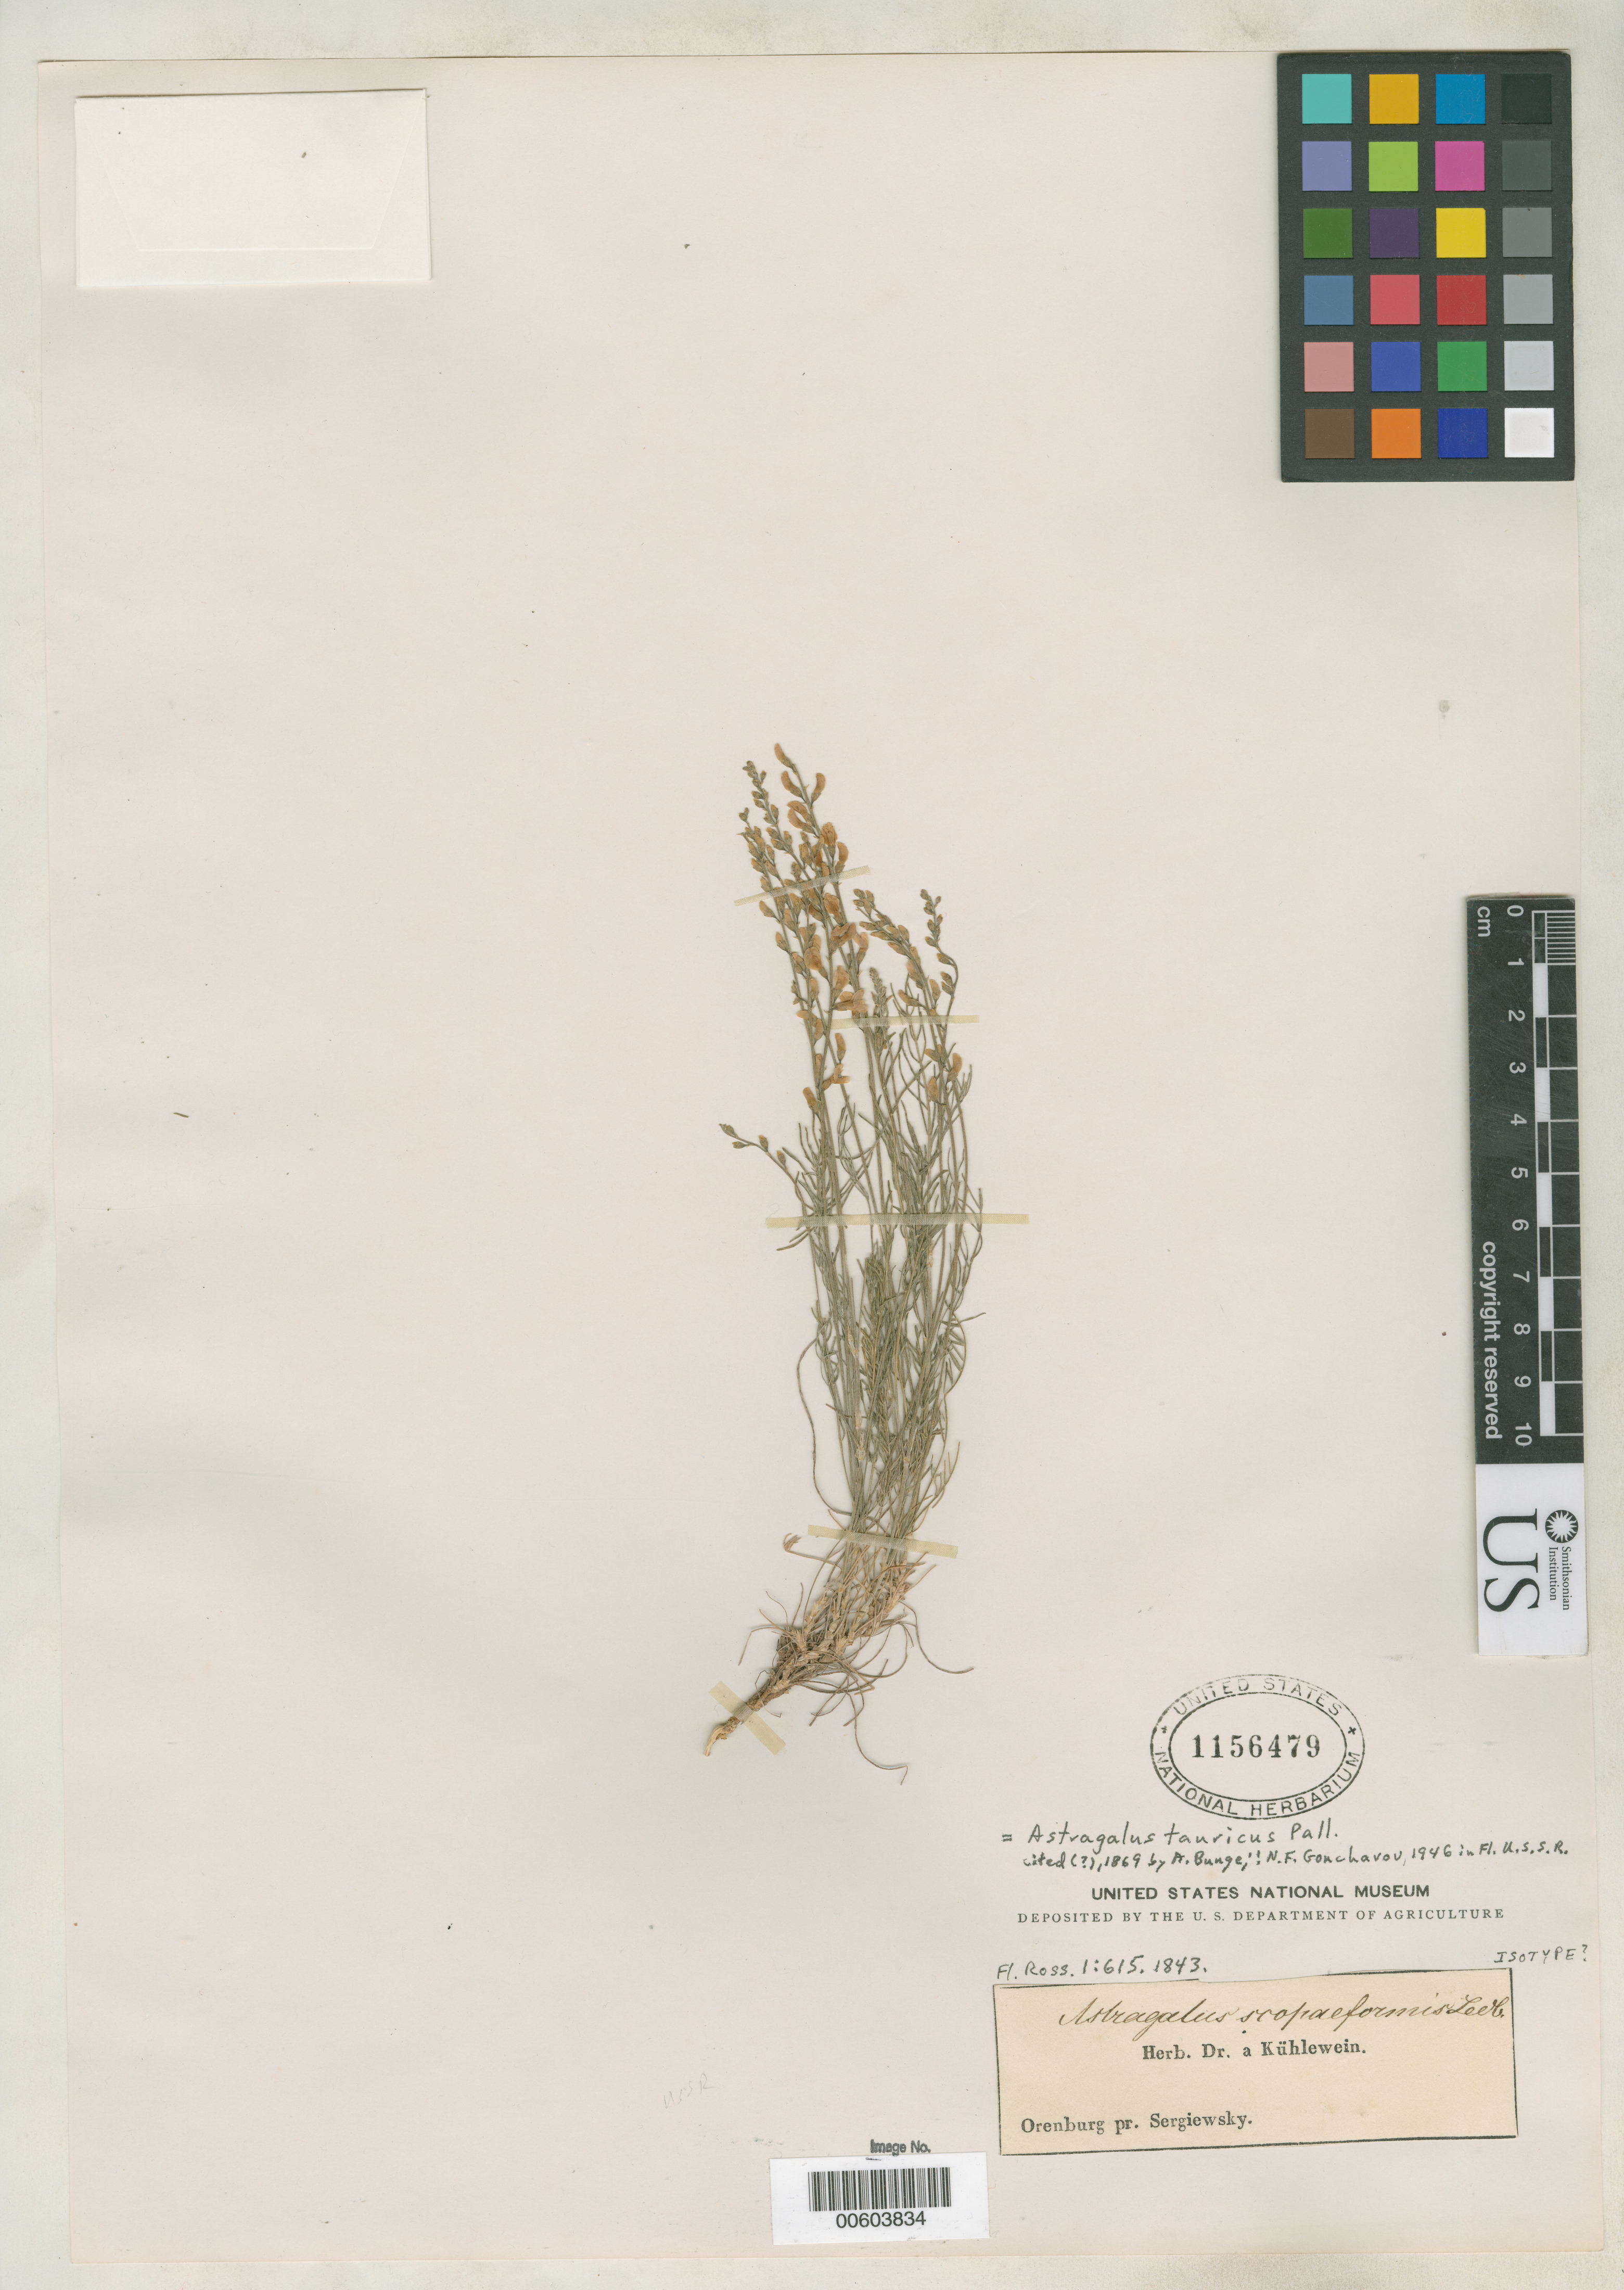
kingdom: Plantae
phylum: Tracheophyta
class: Magnoliopsida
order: Fabales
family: Fabaceae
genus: Astragalus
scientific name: Astragalus scopaeformis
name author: Ledeb.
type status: Possible Isotype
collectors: K. E. Claus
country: Russian Federation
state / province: Orenburg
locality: Pr. Sergiewsky.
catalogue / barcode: US 1156479